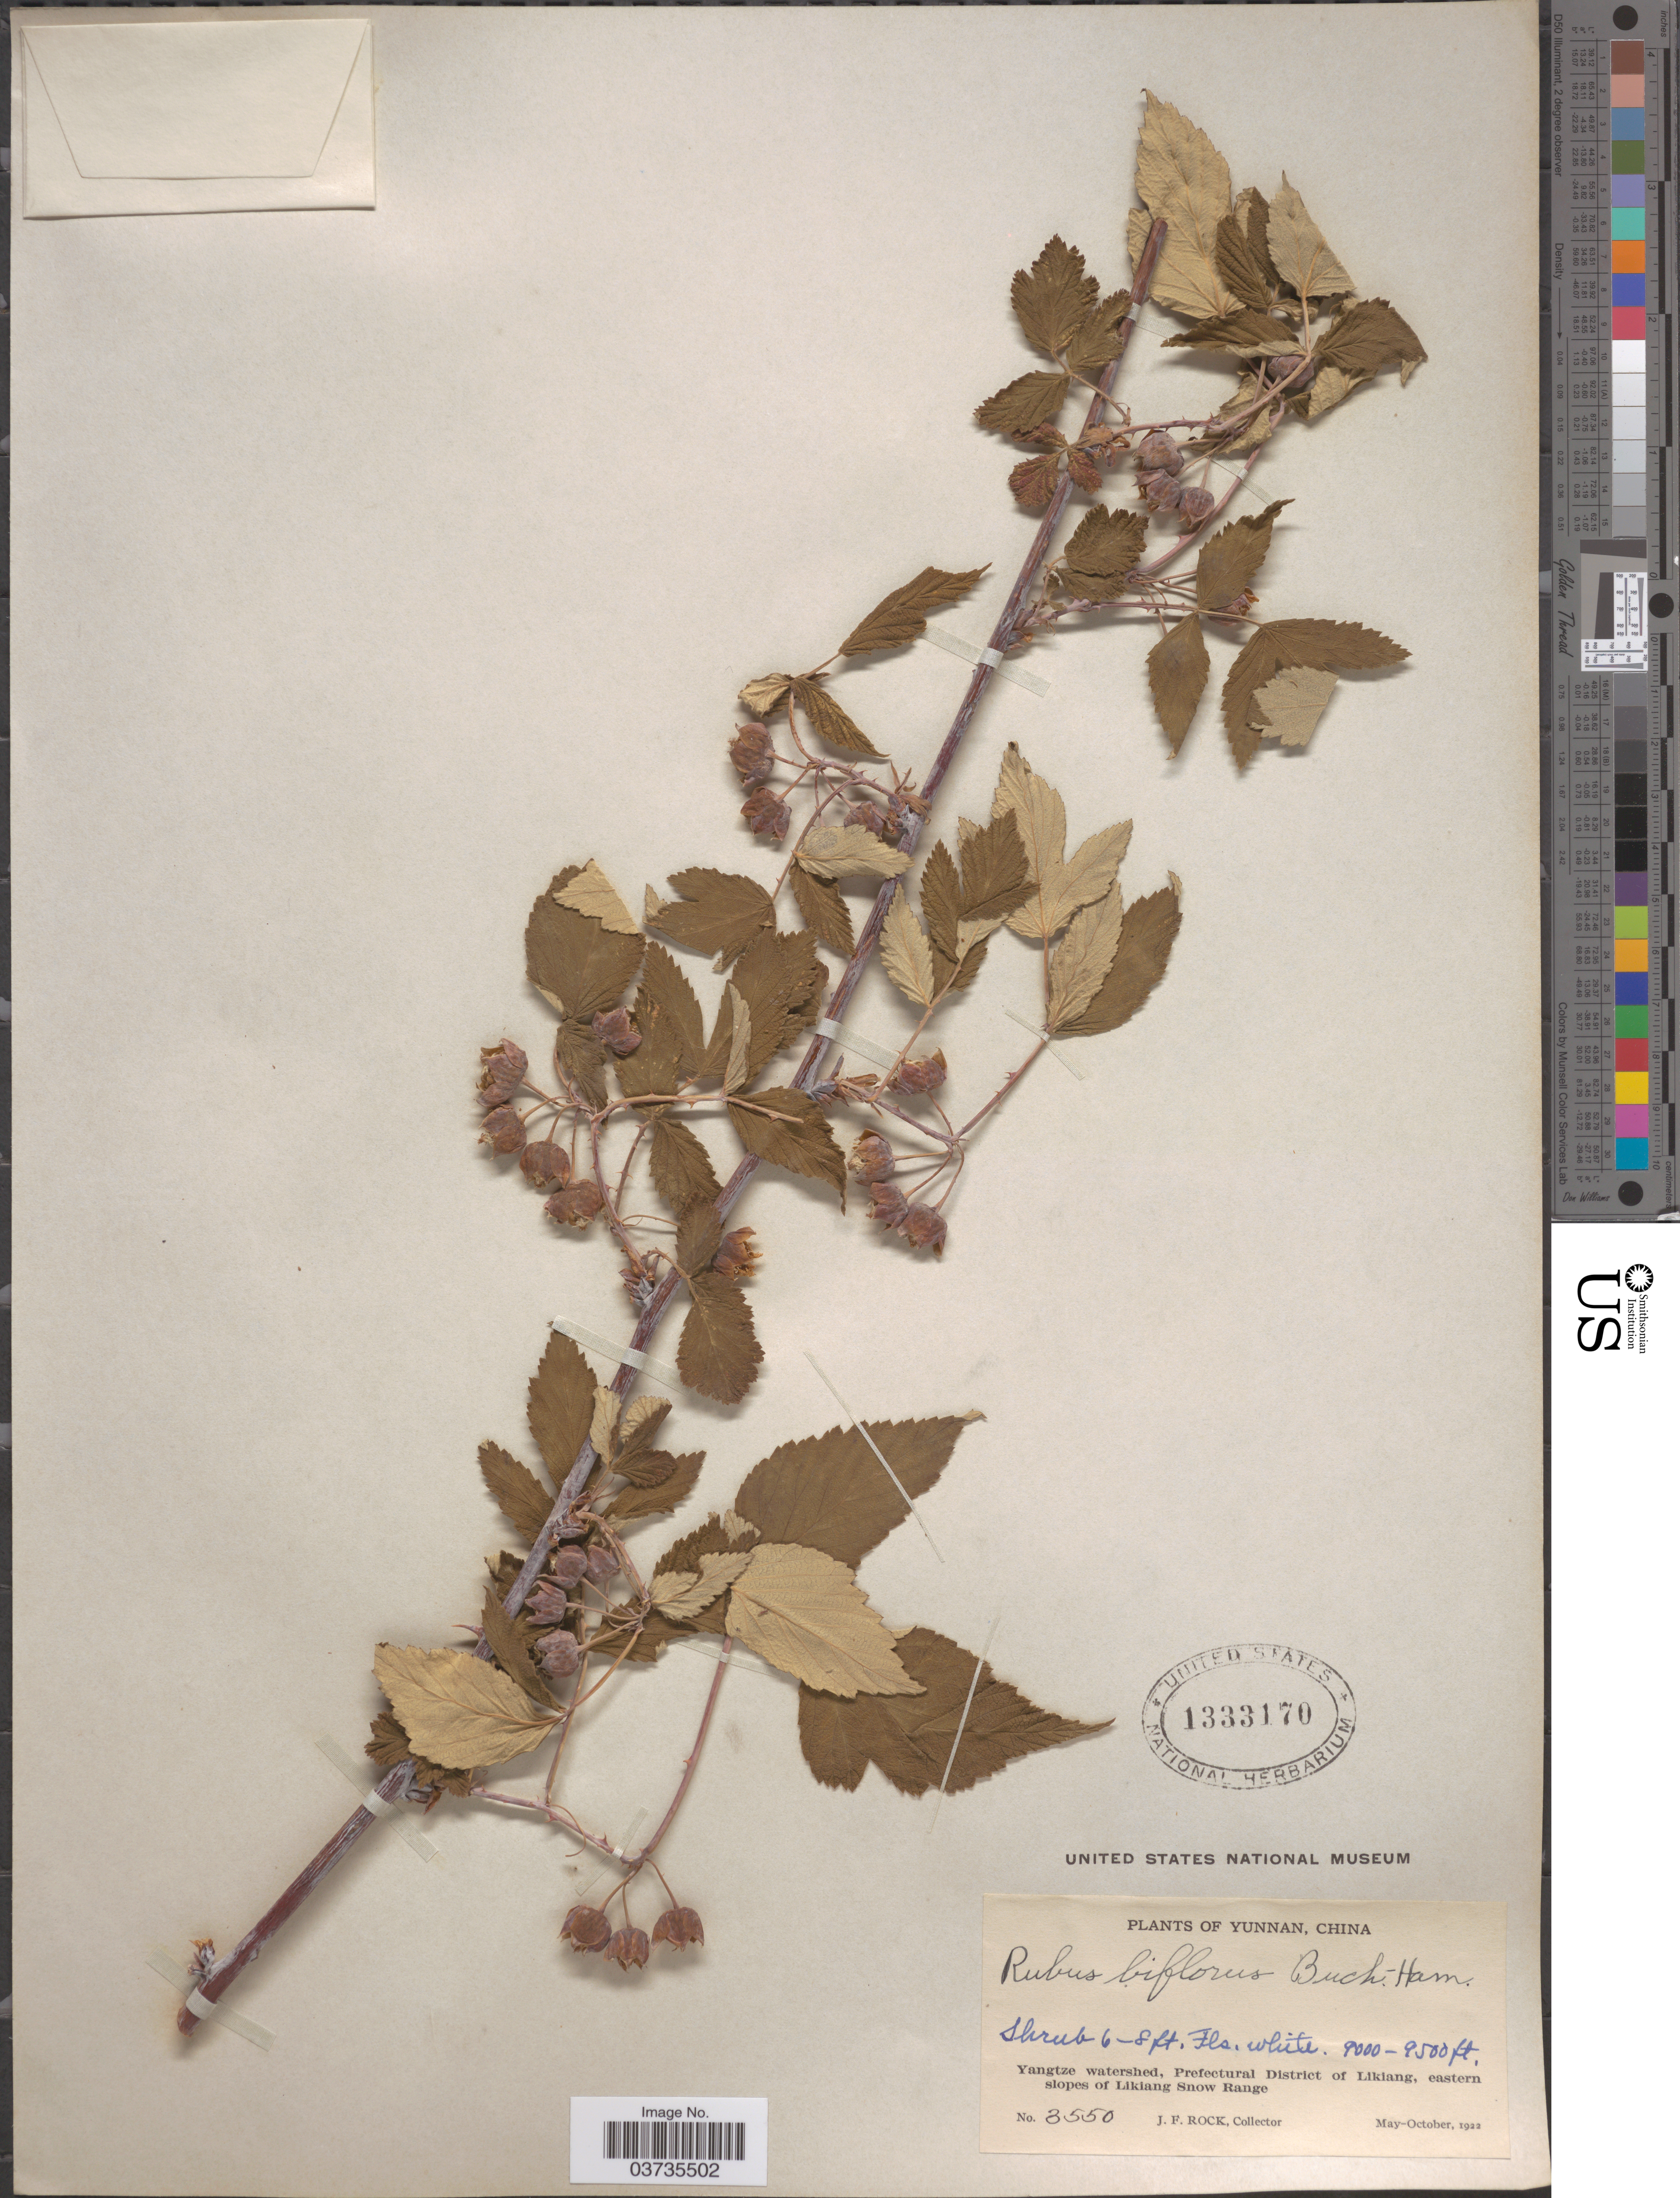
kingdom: Plantae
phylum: Tracheophyta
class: Magnoliopsida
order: Rosales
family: Rosaceae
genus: Rubus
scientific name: Rubus biflorus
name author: Buch.-Ham. ex Sm.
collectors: J. Rock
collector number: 3550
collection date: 1922-05/1922-10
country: China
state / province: Yunnan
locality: Yangtze watershed, Prefectural District of Likiang, eastern slopes of Likiang Snow Range.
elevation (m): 2743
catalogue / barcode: US 1333170